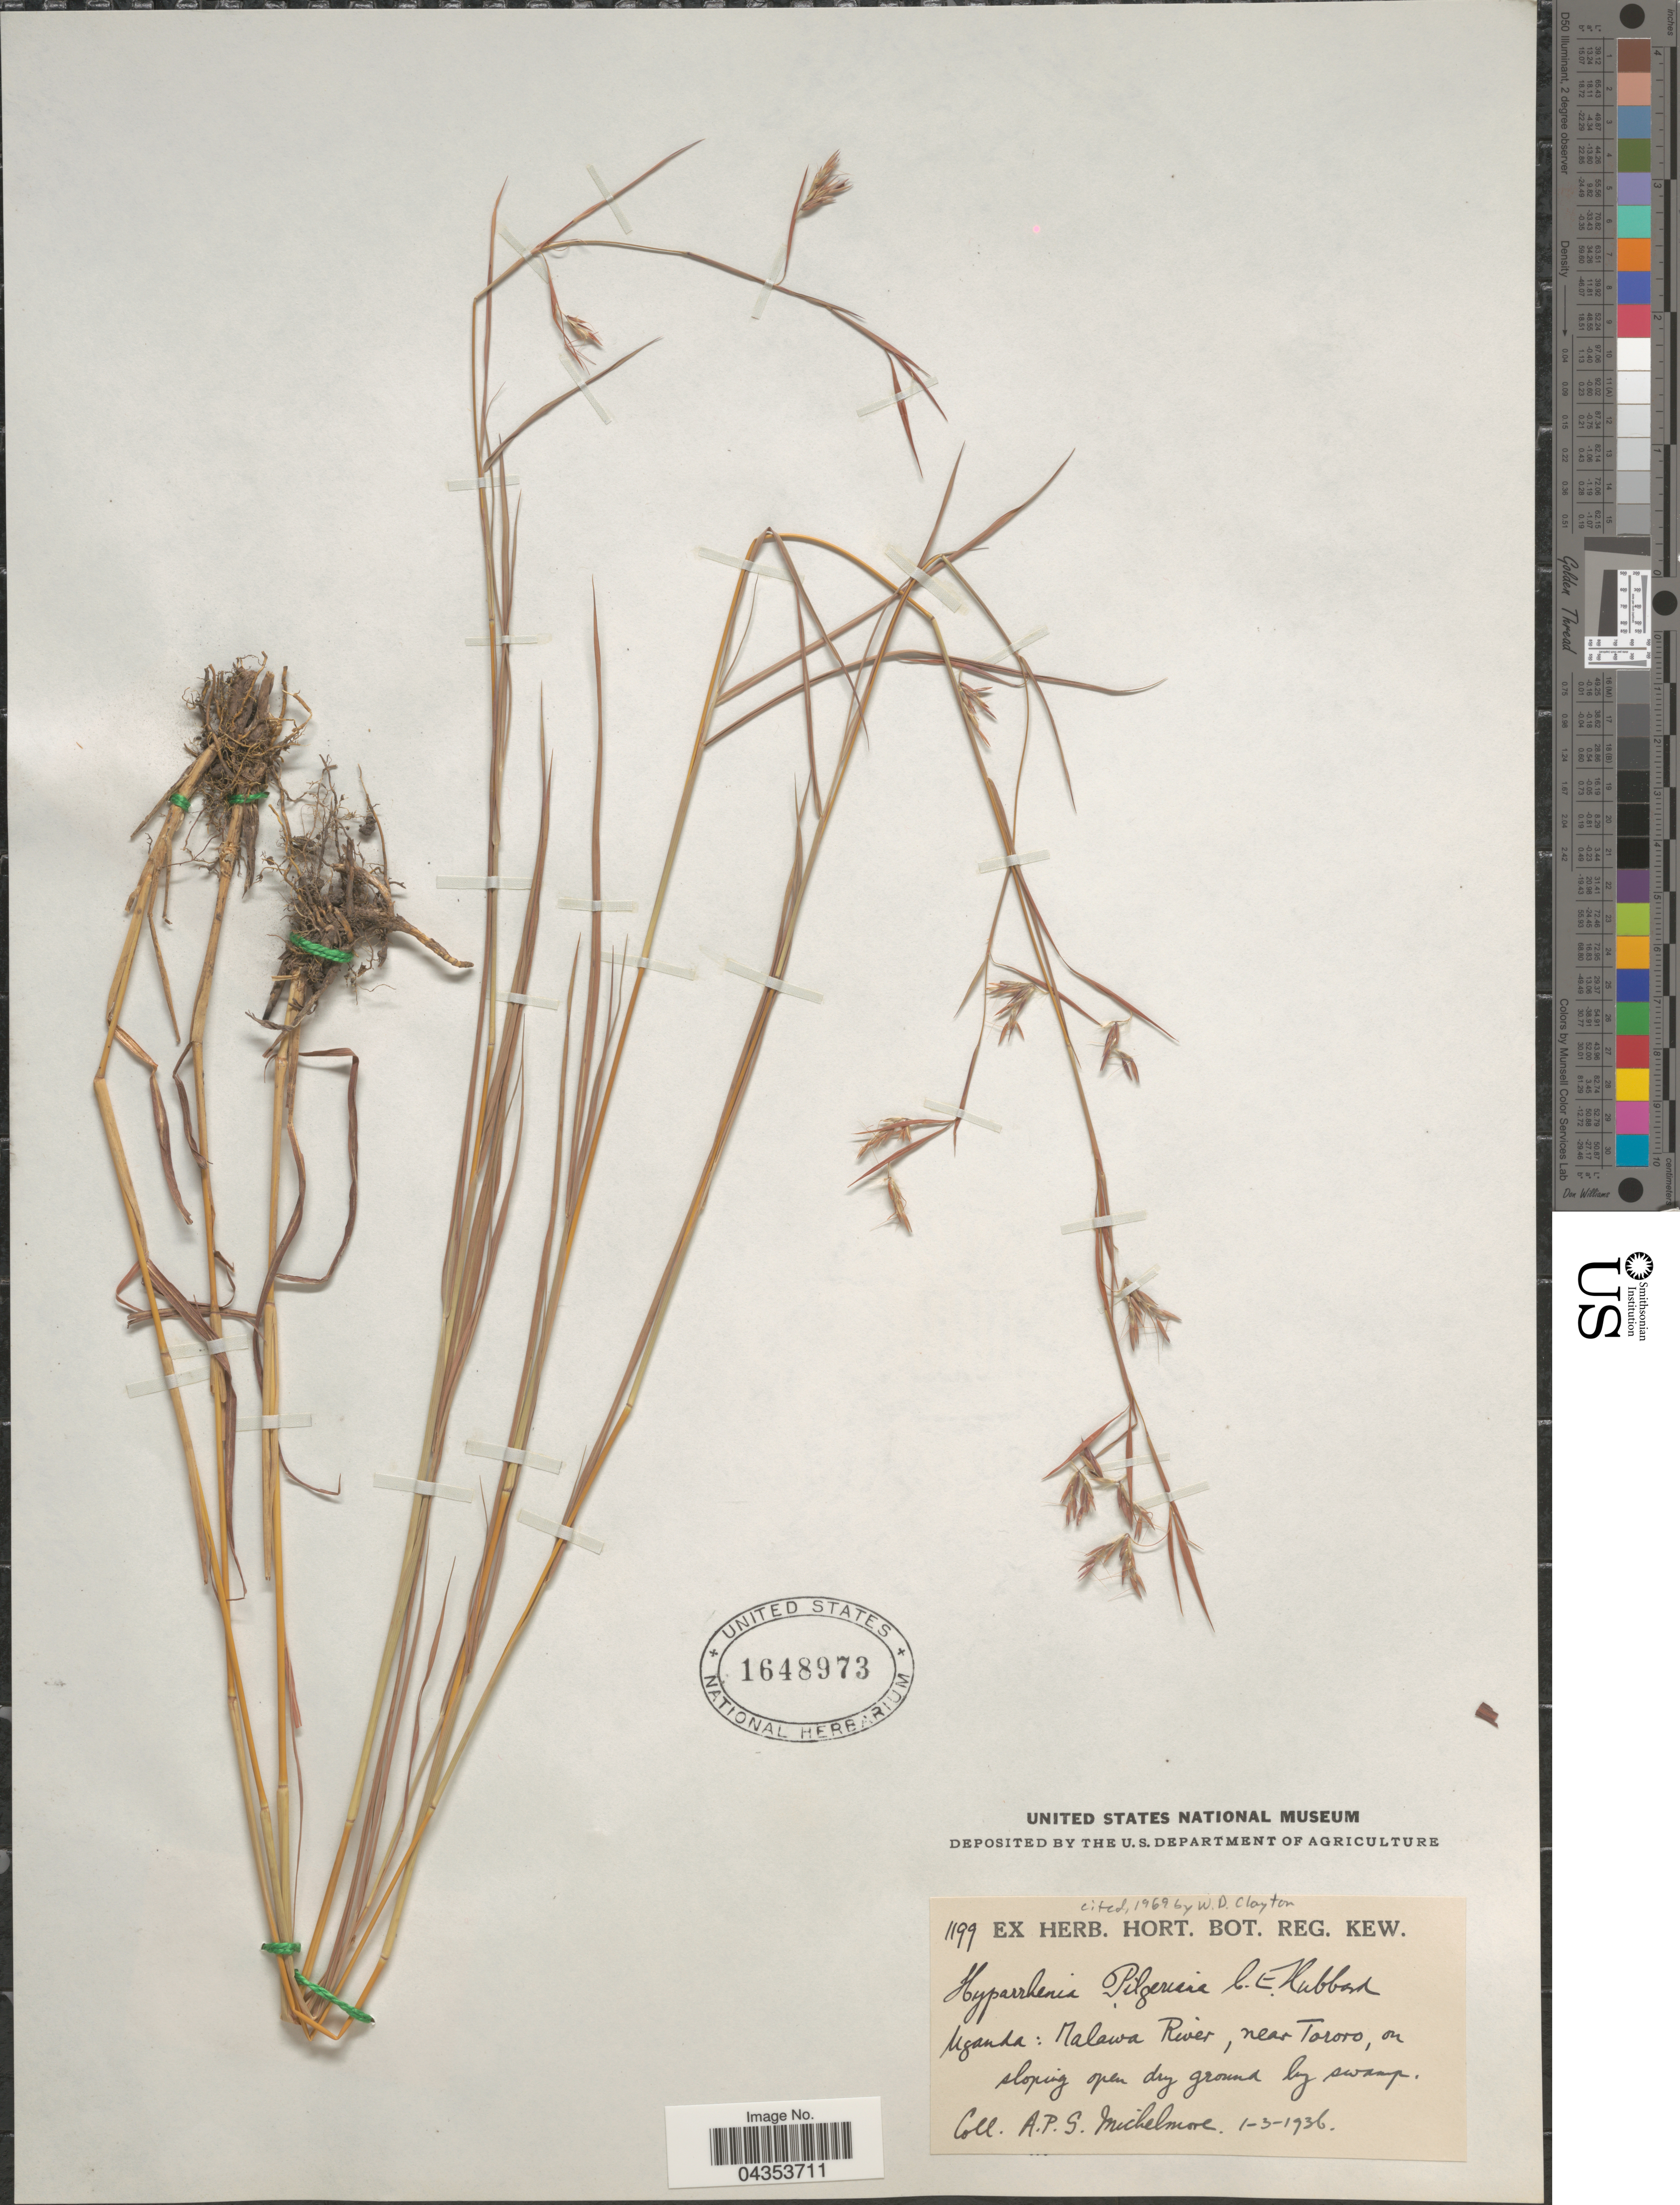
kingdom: Plantae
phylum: Tracheophyta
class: Liliopsida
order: Poales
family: Poaceae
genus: Hyparrhenia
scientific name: Hyparrhenia pilgeriana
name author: C.E. Hubb.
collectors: A. Michelmore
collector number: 1199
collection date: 1936-03-01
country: Uganda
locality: Malawa River, near Tororo, on sloping open dry ground by swamp.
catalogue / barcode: US 1648973